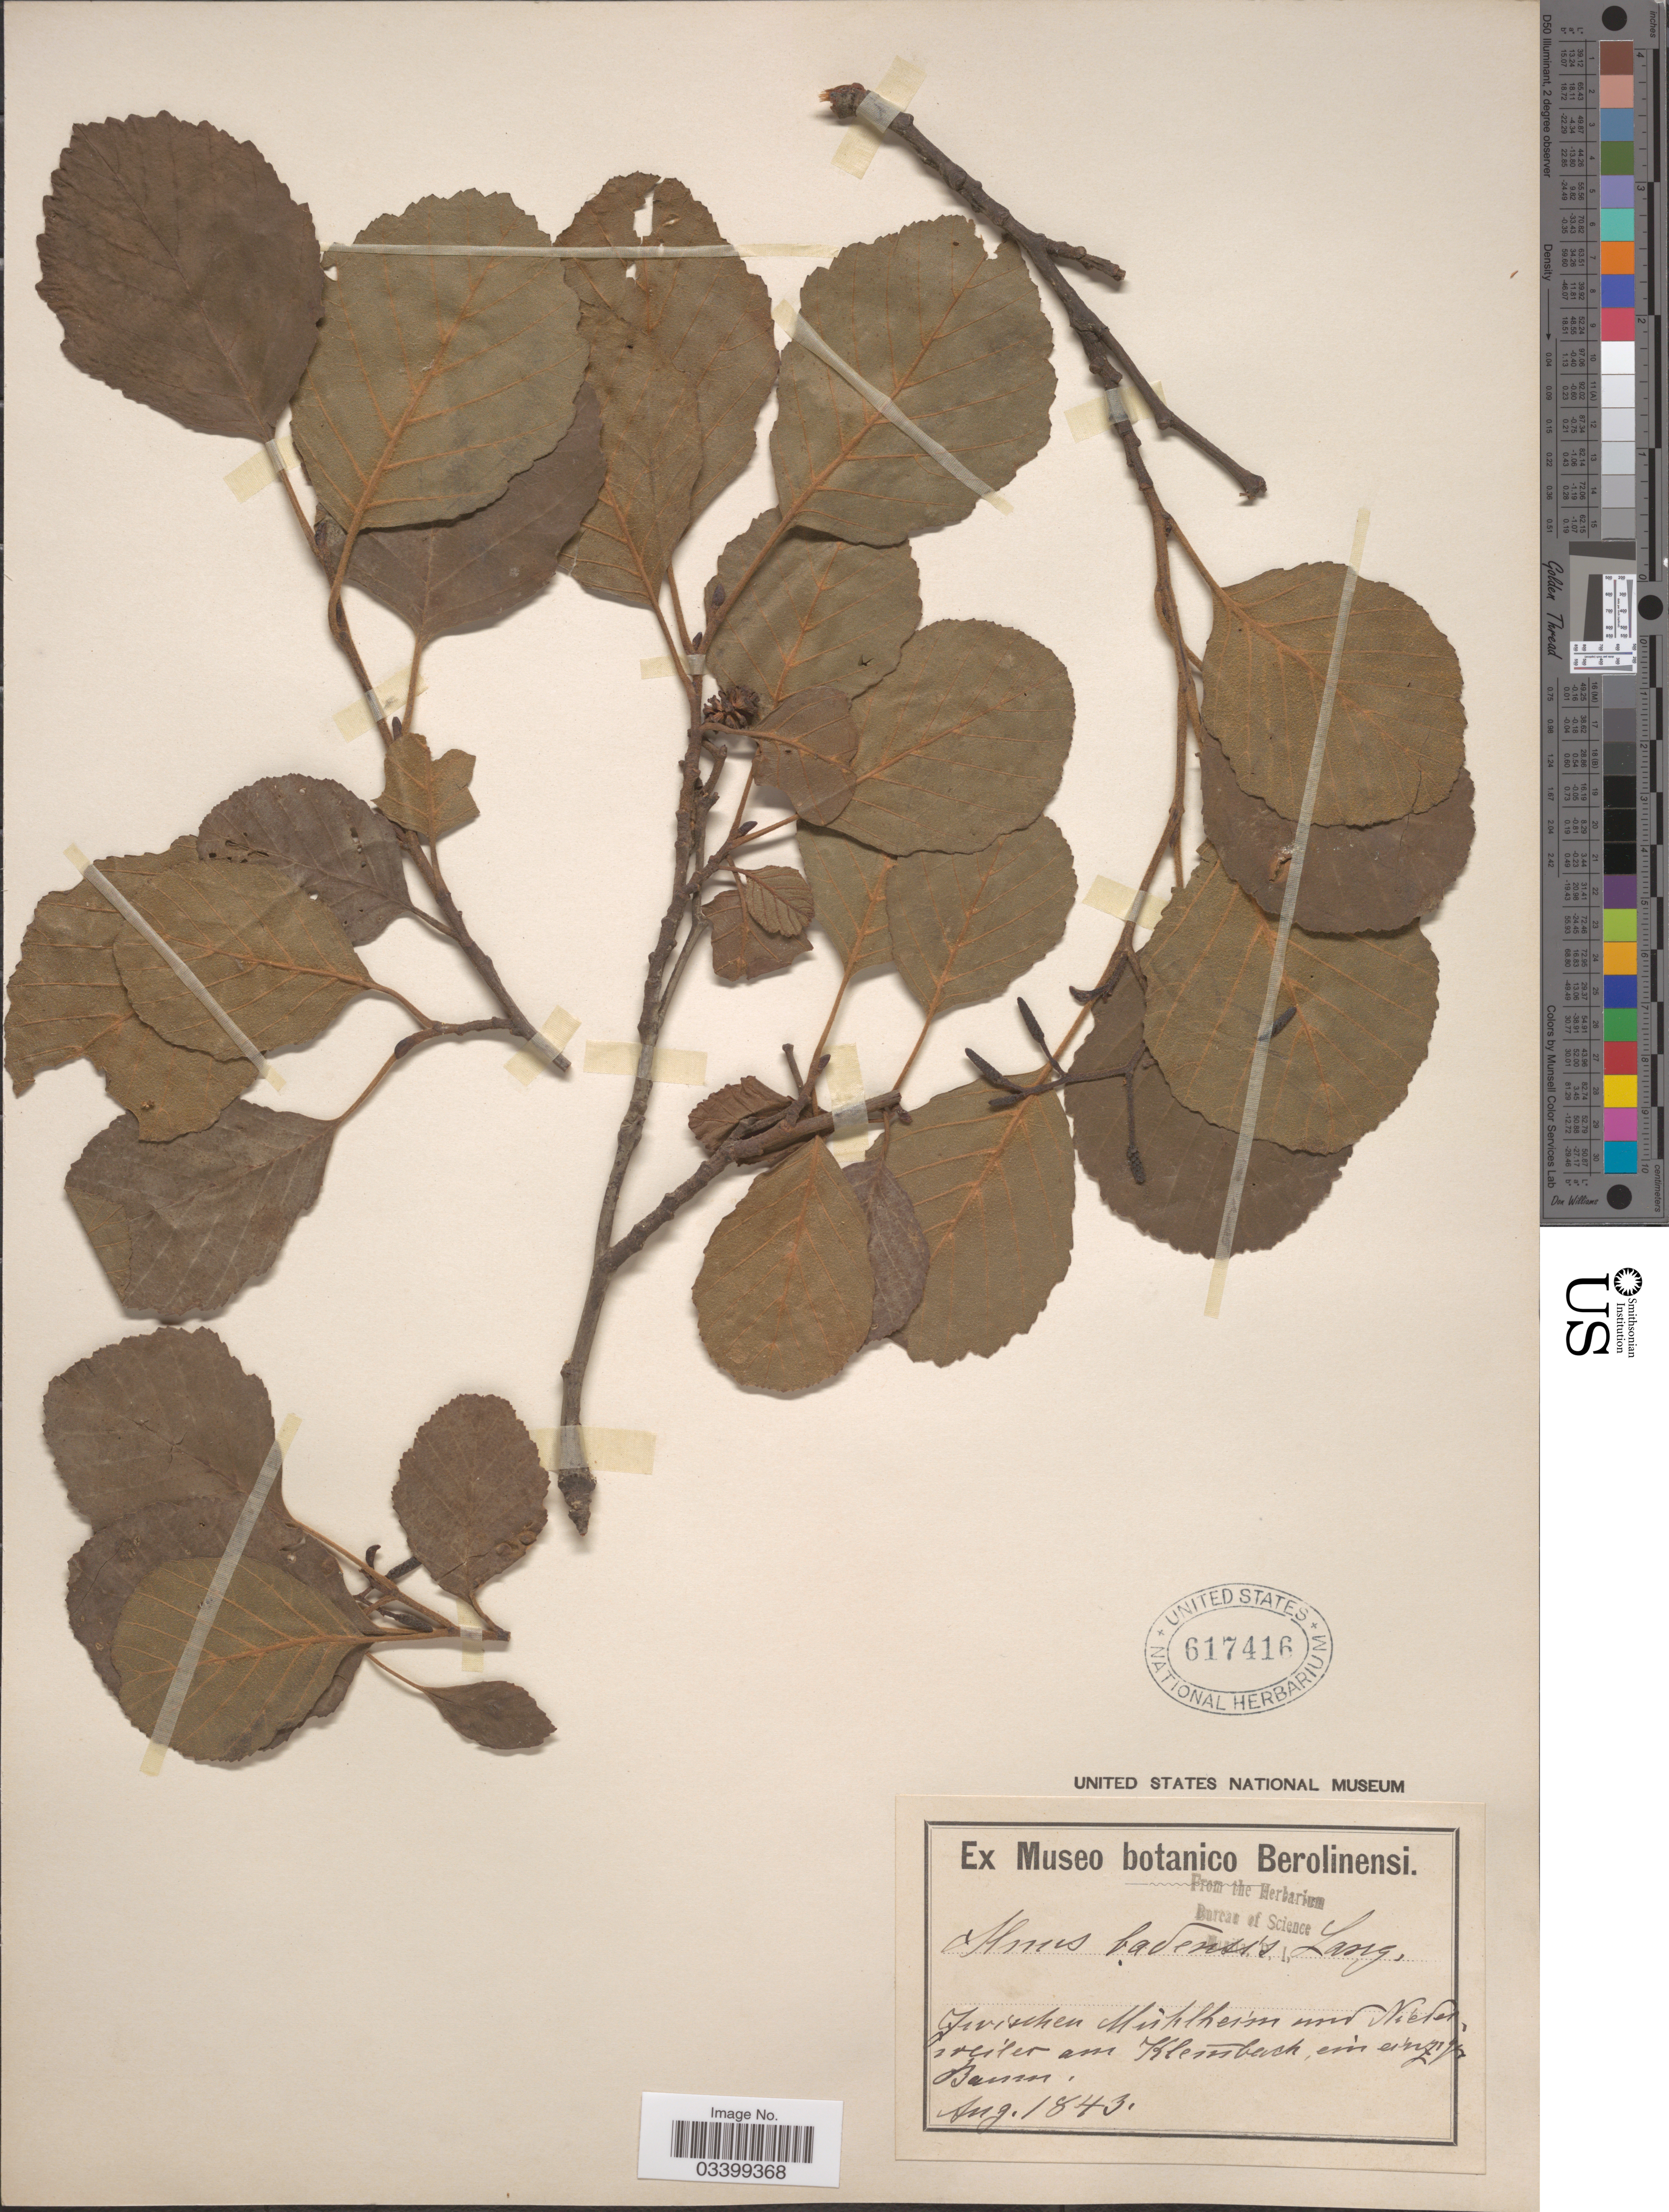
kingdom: Plantae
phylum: Tracheophyta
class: Magnoliopsida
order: Fagales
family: Betulaceae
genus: Alnus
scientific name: Alnus x pubescens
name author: Tausch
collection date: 1843-08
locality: Zwischen Muhlheim und Nielen, reiter am Kleinbach, ein einzig Baum. [interpreted]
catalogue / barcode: US 617416